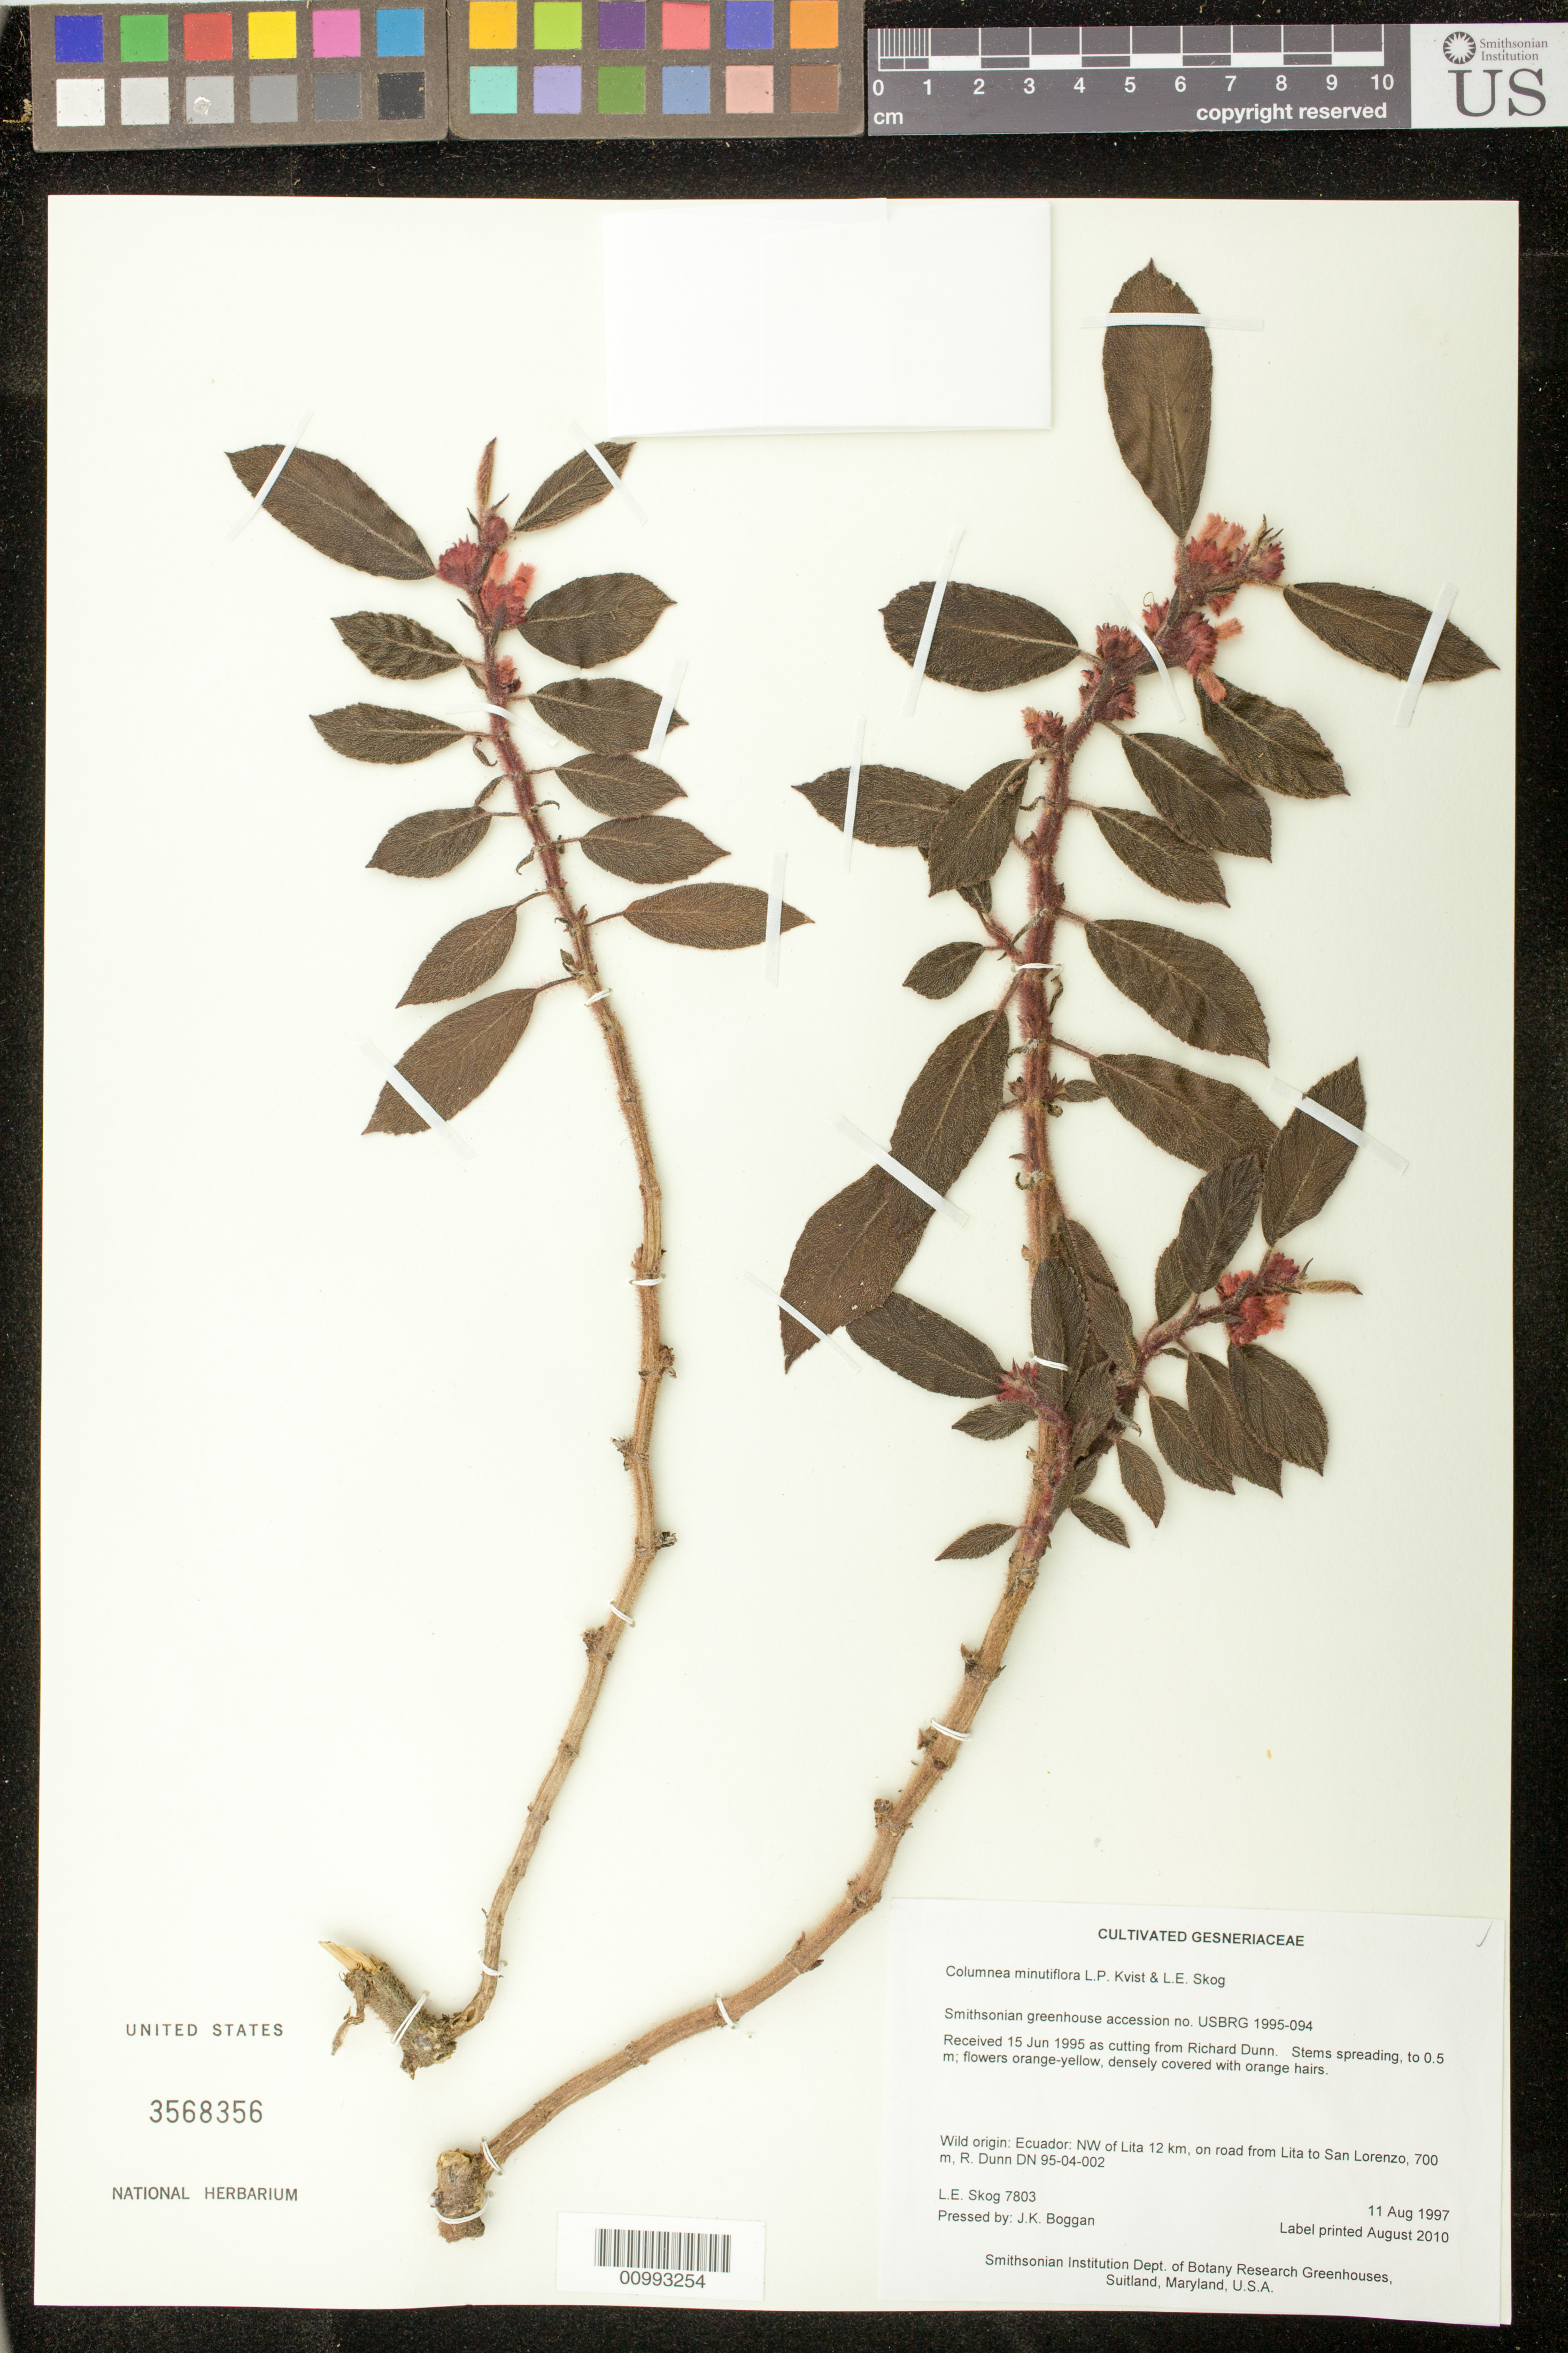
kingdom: Plantae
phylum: Tracheophyta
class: Magnoliopsida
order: Lamiales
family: Gesneriaceae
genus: Columnea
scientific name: Columnea flavohirsuta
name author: J.L. Clark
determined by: Clark, J. L.; Skog, Laurence E.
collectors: L. E. Skog & J. K. Boggan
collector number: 7803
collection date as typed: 11 Aug 1997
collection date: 1997-08-11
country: Ecuador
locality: Smithsonian Institution Dept. of Botany Research Greenhouses, Suitland, Maryland, U.S.A.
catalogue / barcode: US 3568356